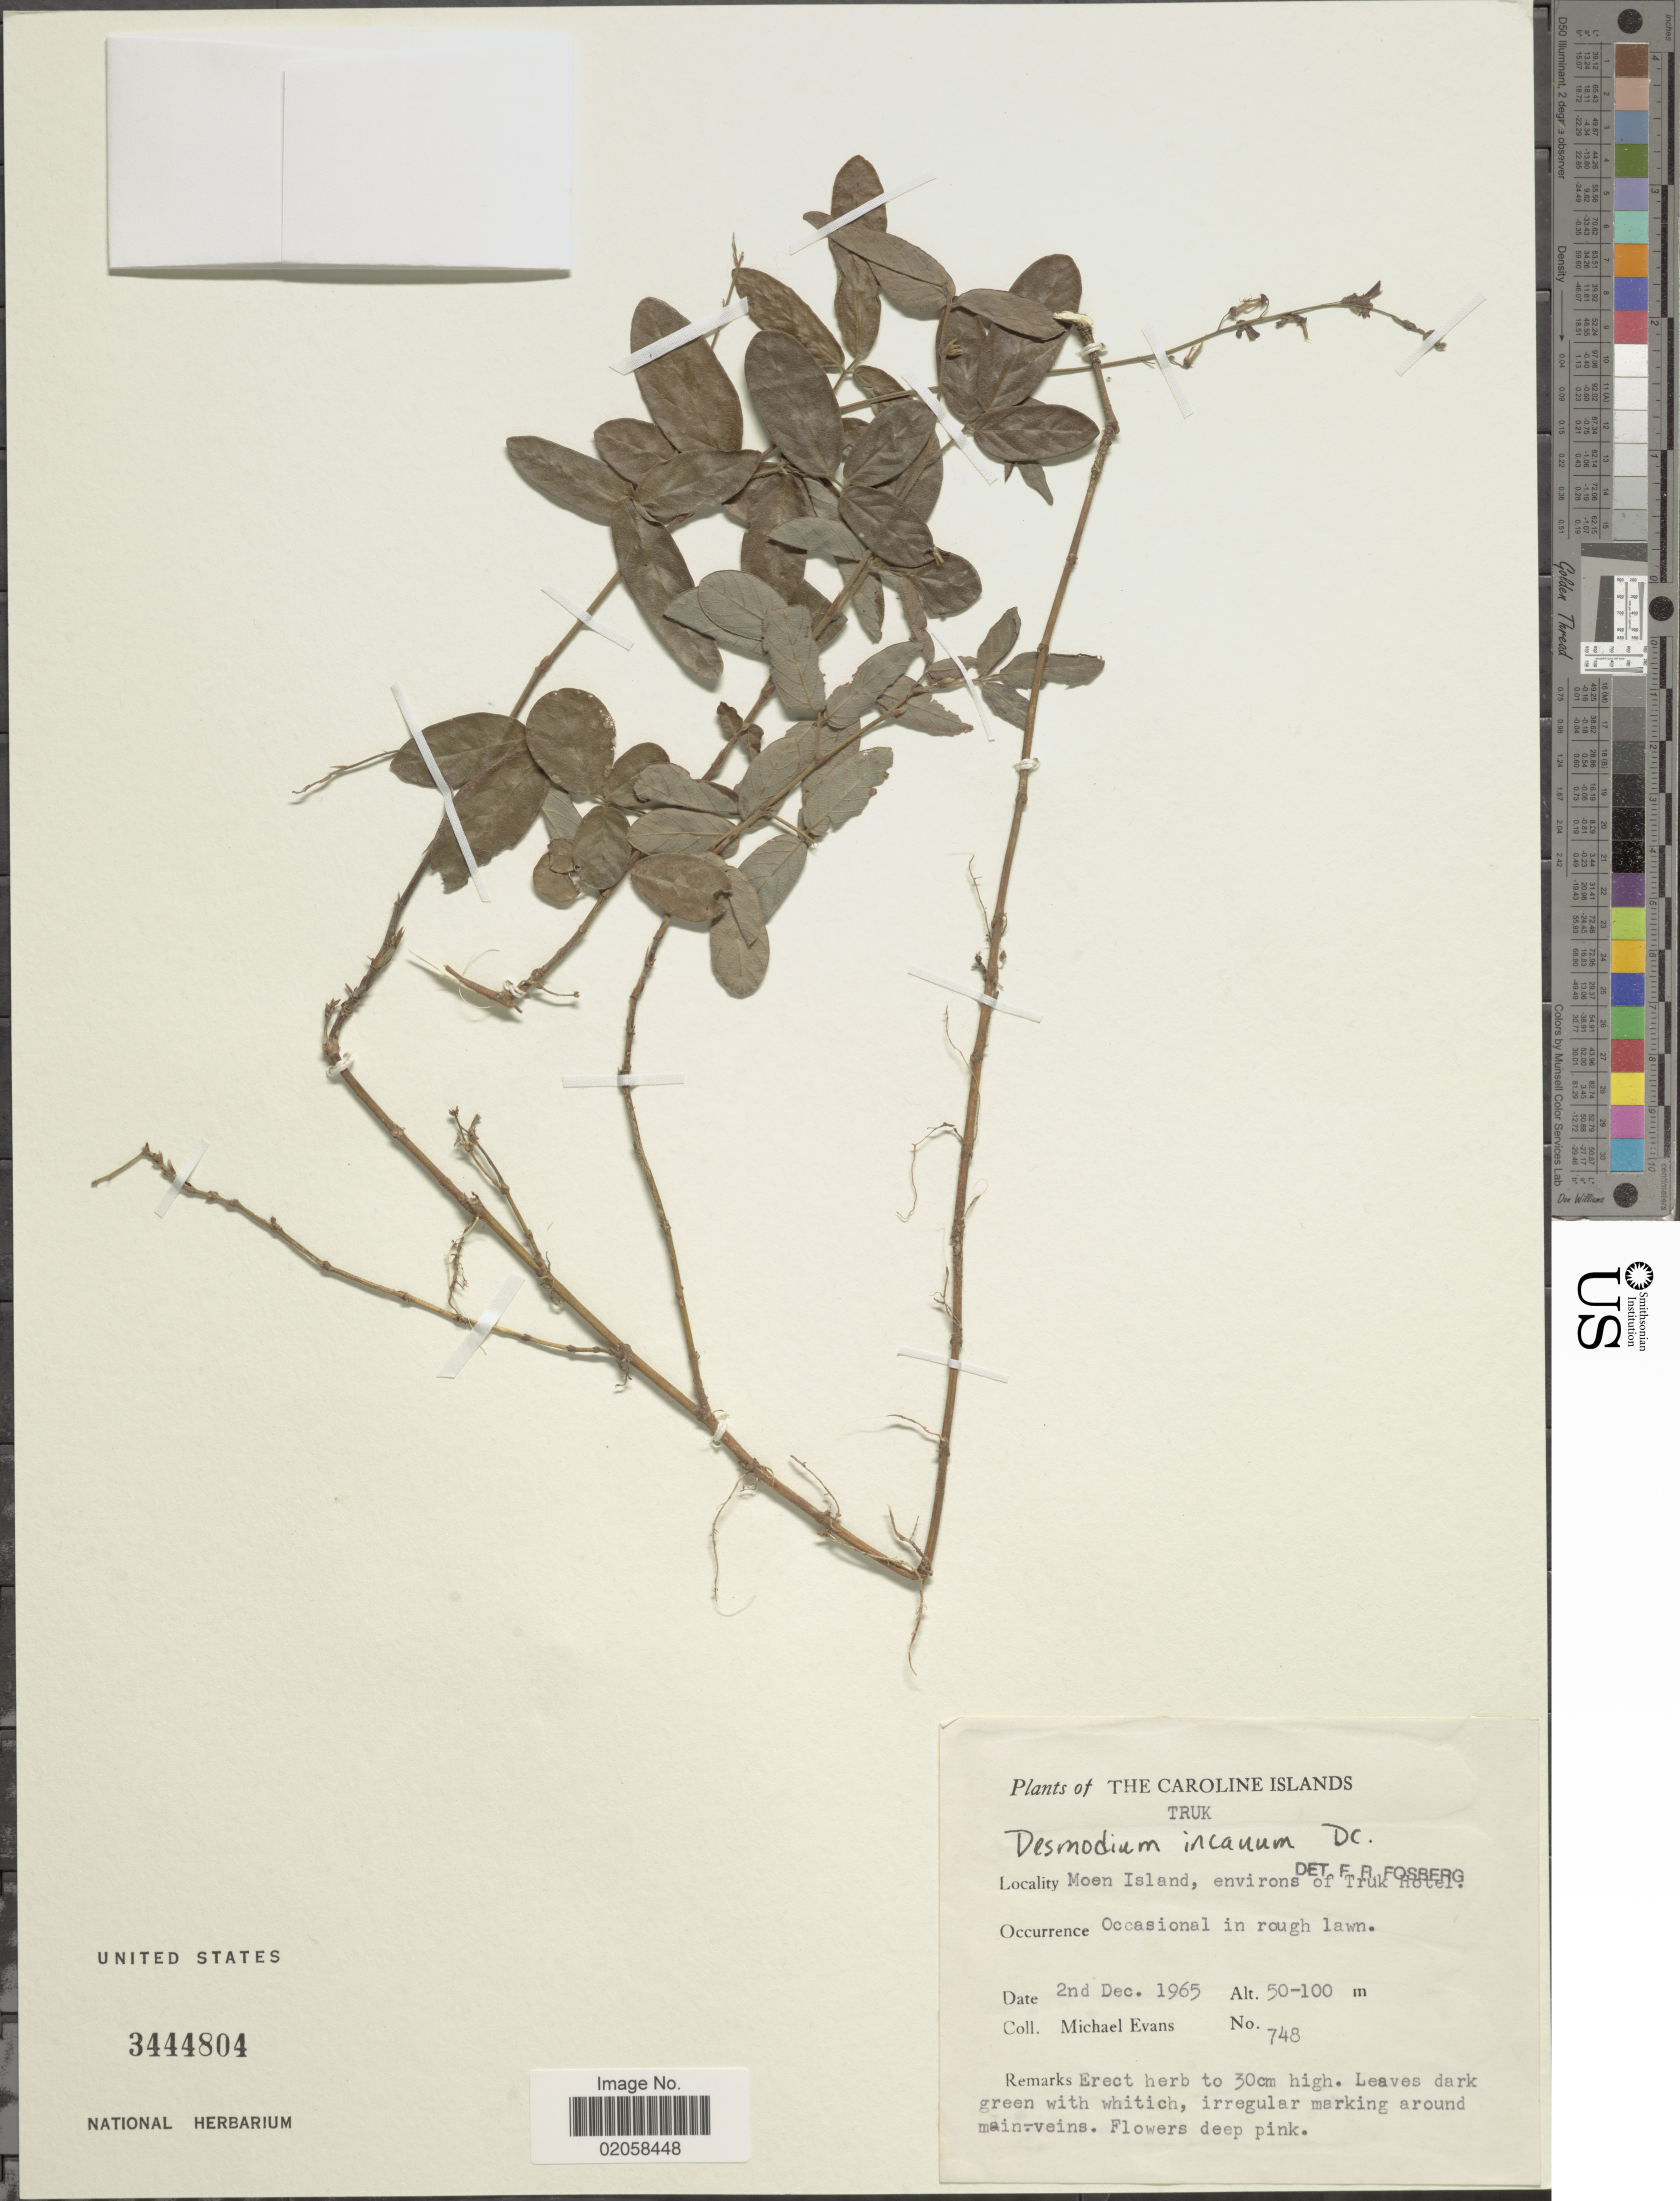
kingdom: Plantae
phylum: Tracheophyta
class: Magnoliopsida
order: Fabales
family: Fabaceae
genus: Desmodium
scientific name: Desmodium incanum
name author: (Sw.) DC.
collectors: M. Evans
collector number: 748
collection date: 1965-12-02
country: Micronesia, Federated States of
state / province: Truk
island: Moen [Wono]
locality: Caroline Islands, Moen island, environs of Truk hotel.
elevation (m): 50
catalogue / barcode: US 3444804